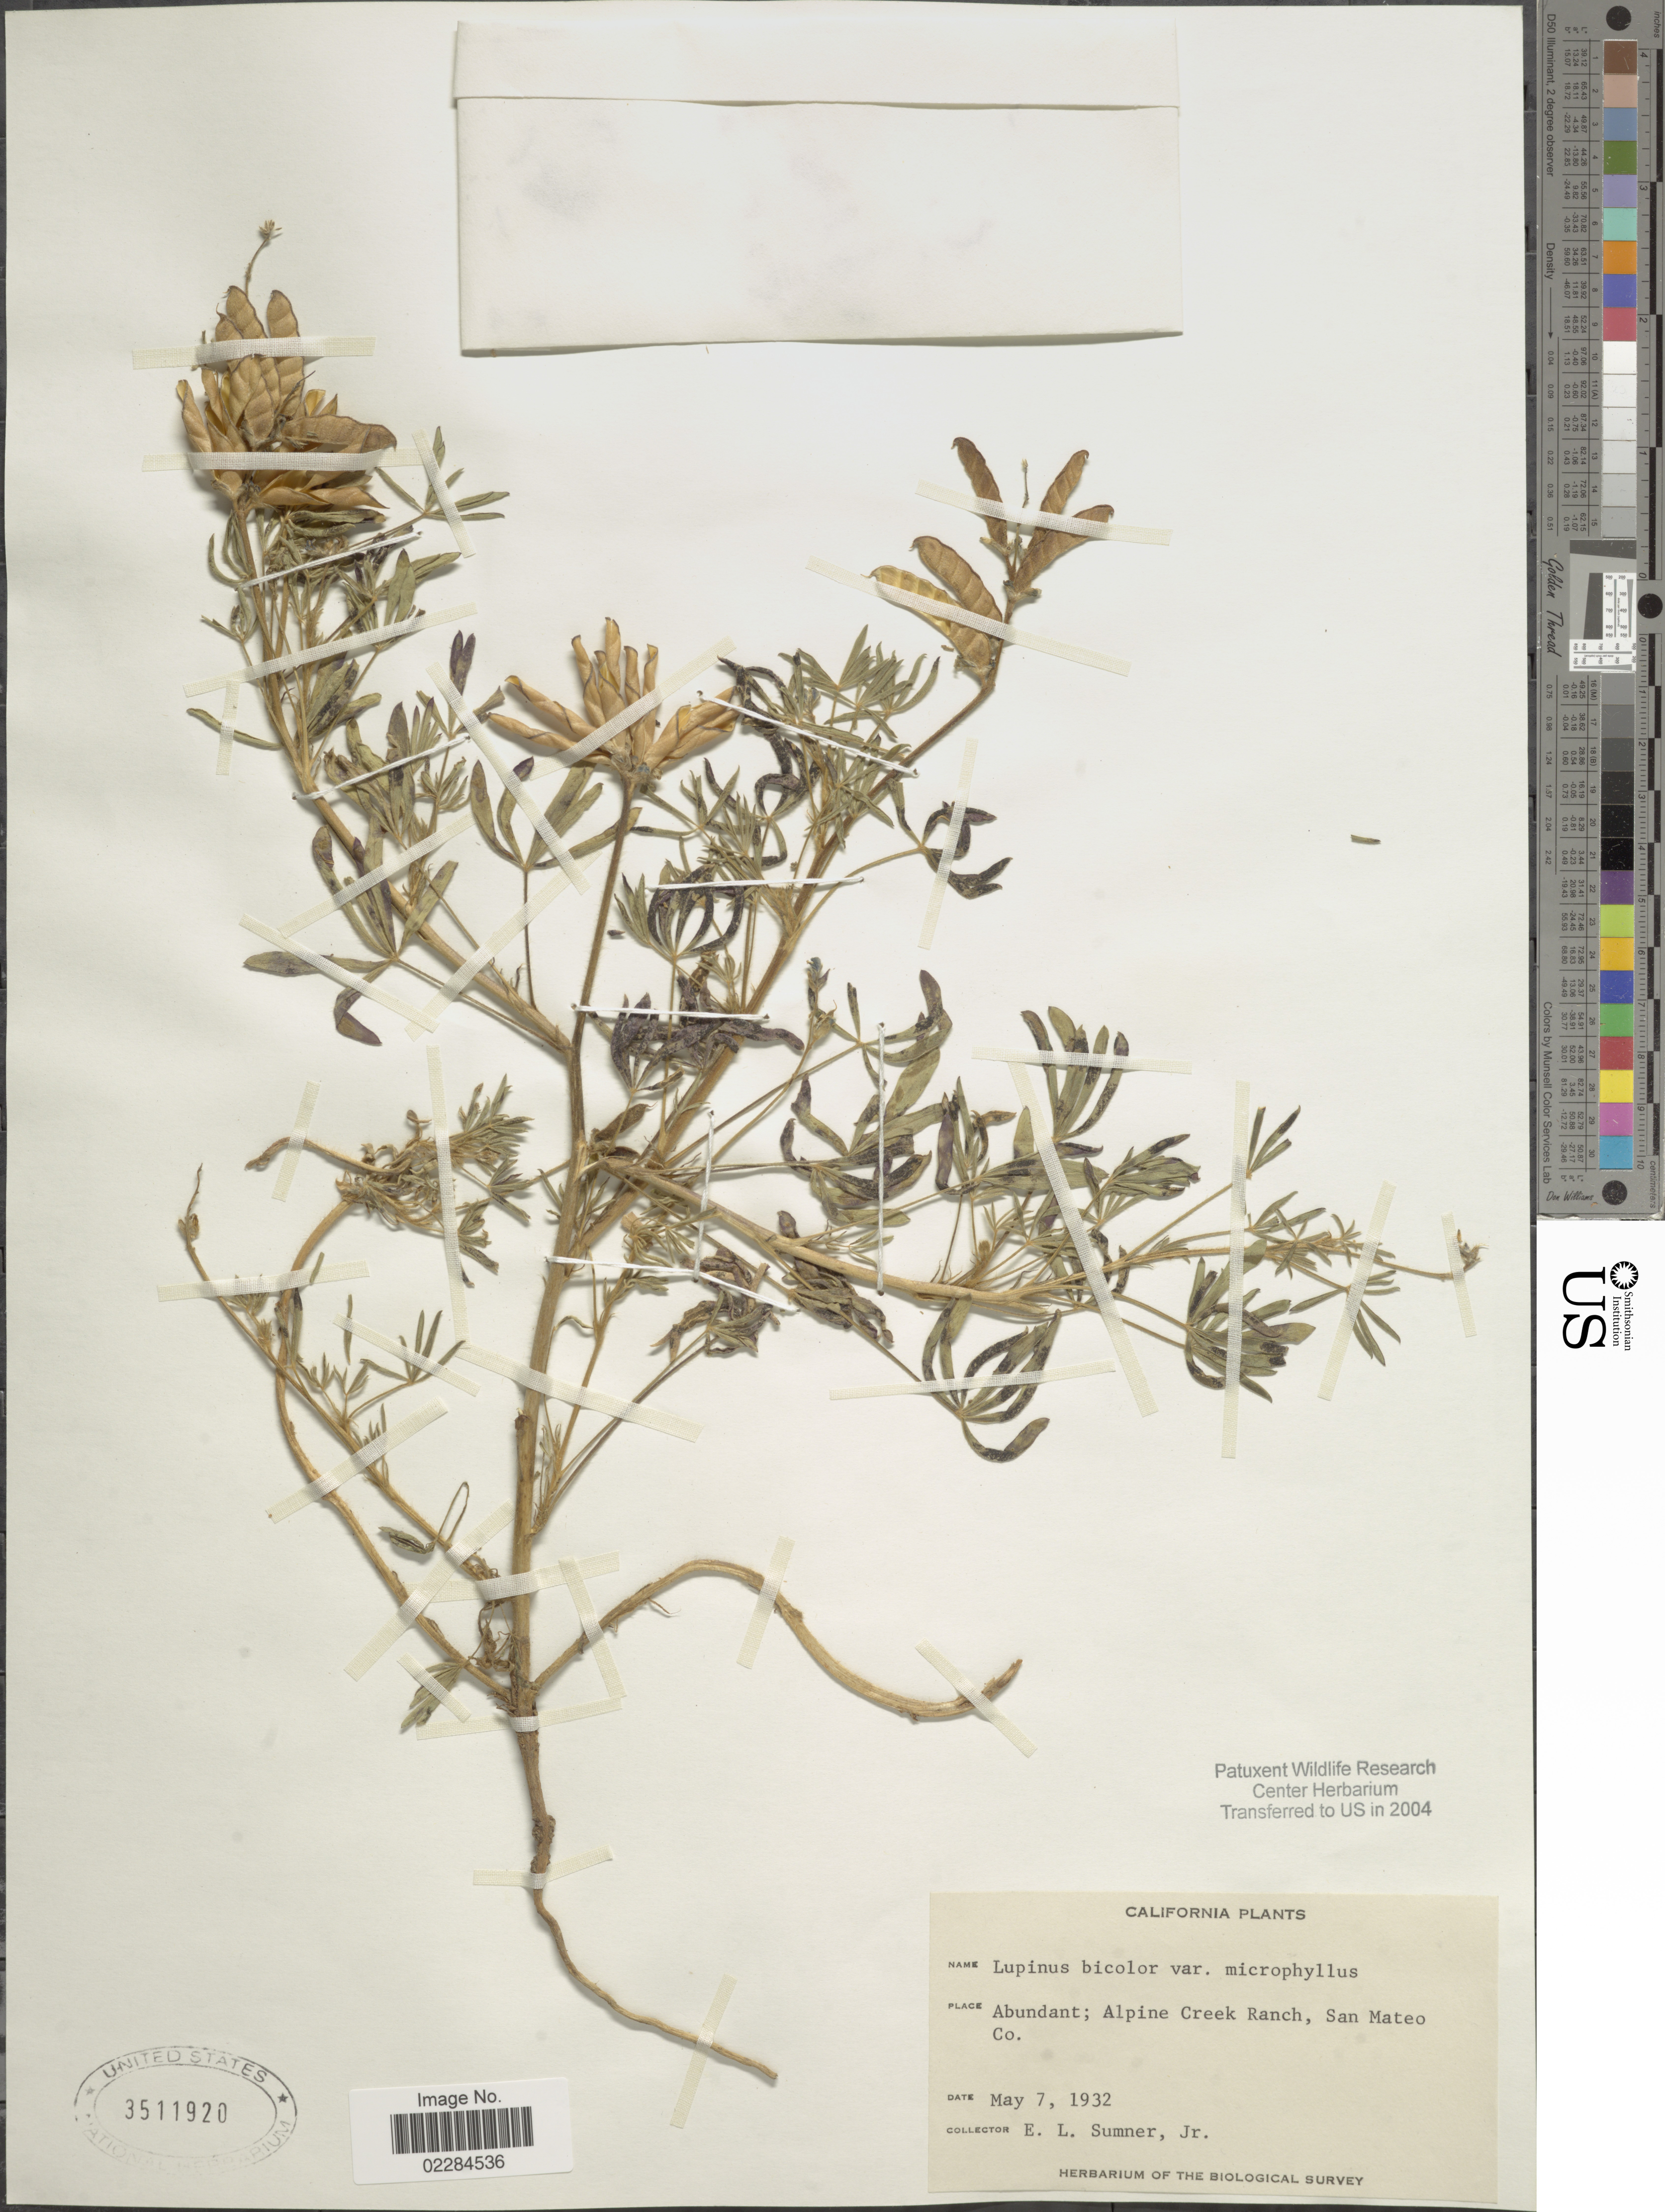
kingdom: Plantae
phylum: Tracheophyta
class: Magnoliopsida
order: Fabales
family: Fabaceae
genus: Lupinus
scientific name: Lupinus bicolor var. microphyllus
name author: Lindl.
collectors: E. Sumner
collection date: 1932-05-07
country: United States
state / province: California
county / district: San Mateo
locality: Abundant; Alpine Creek Ranch, San Mateo Co.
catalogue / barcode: US 3511920